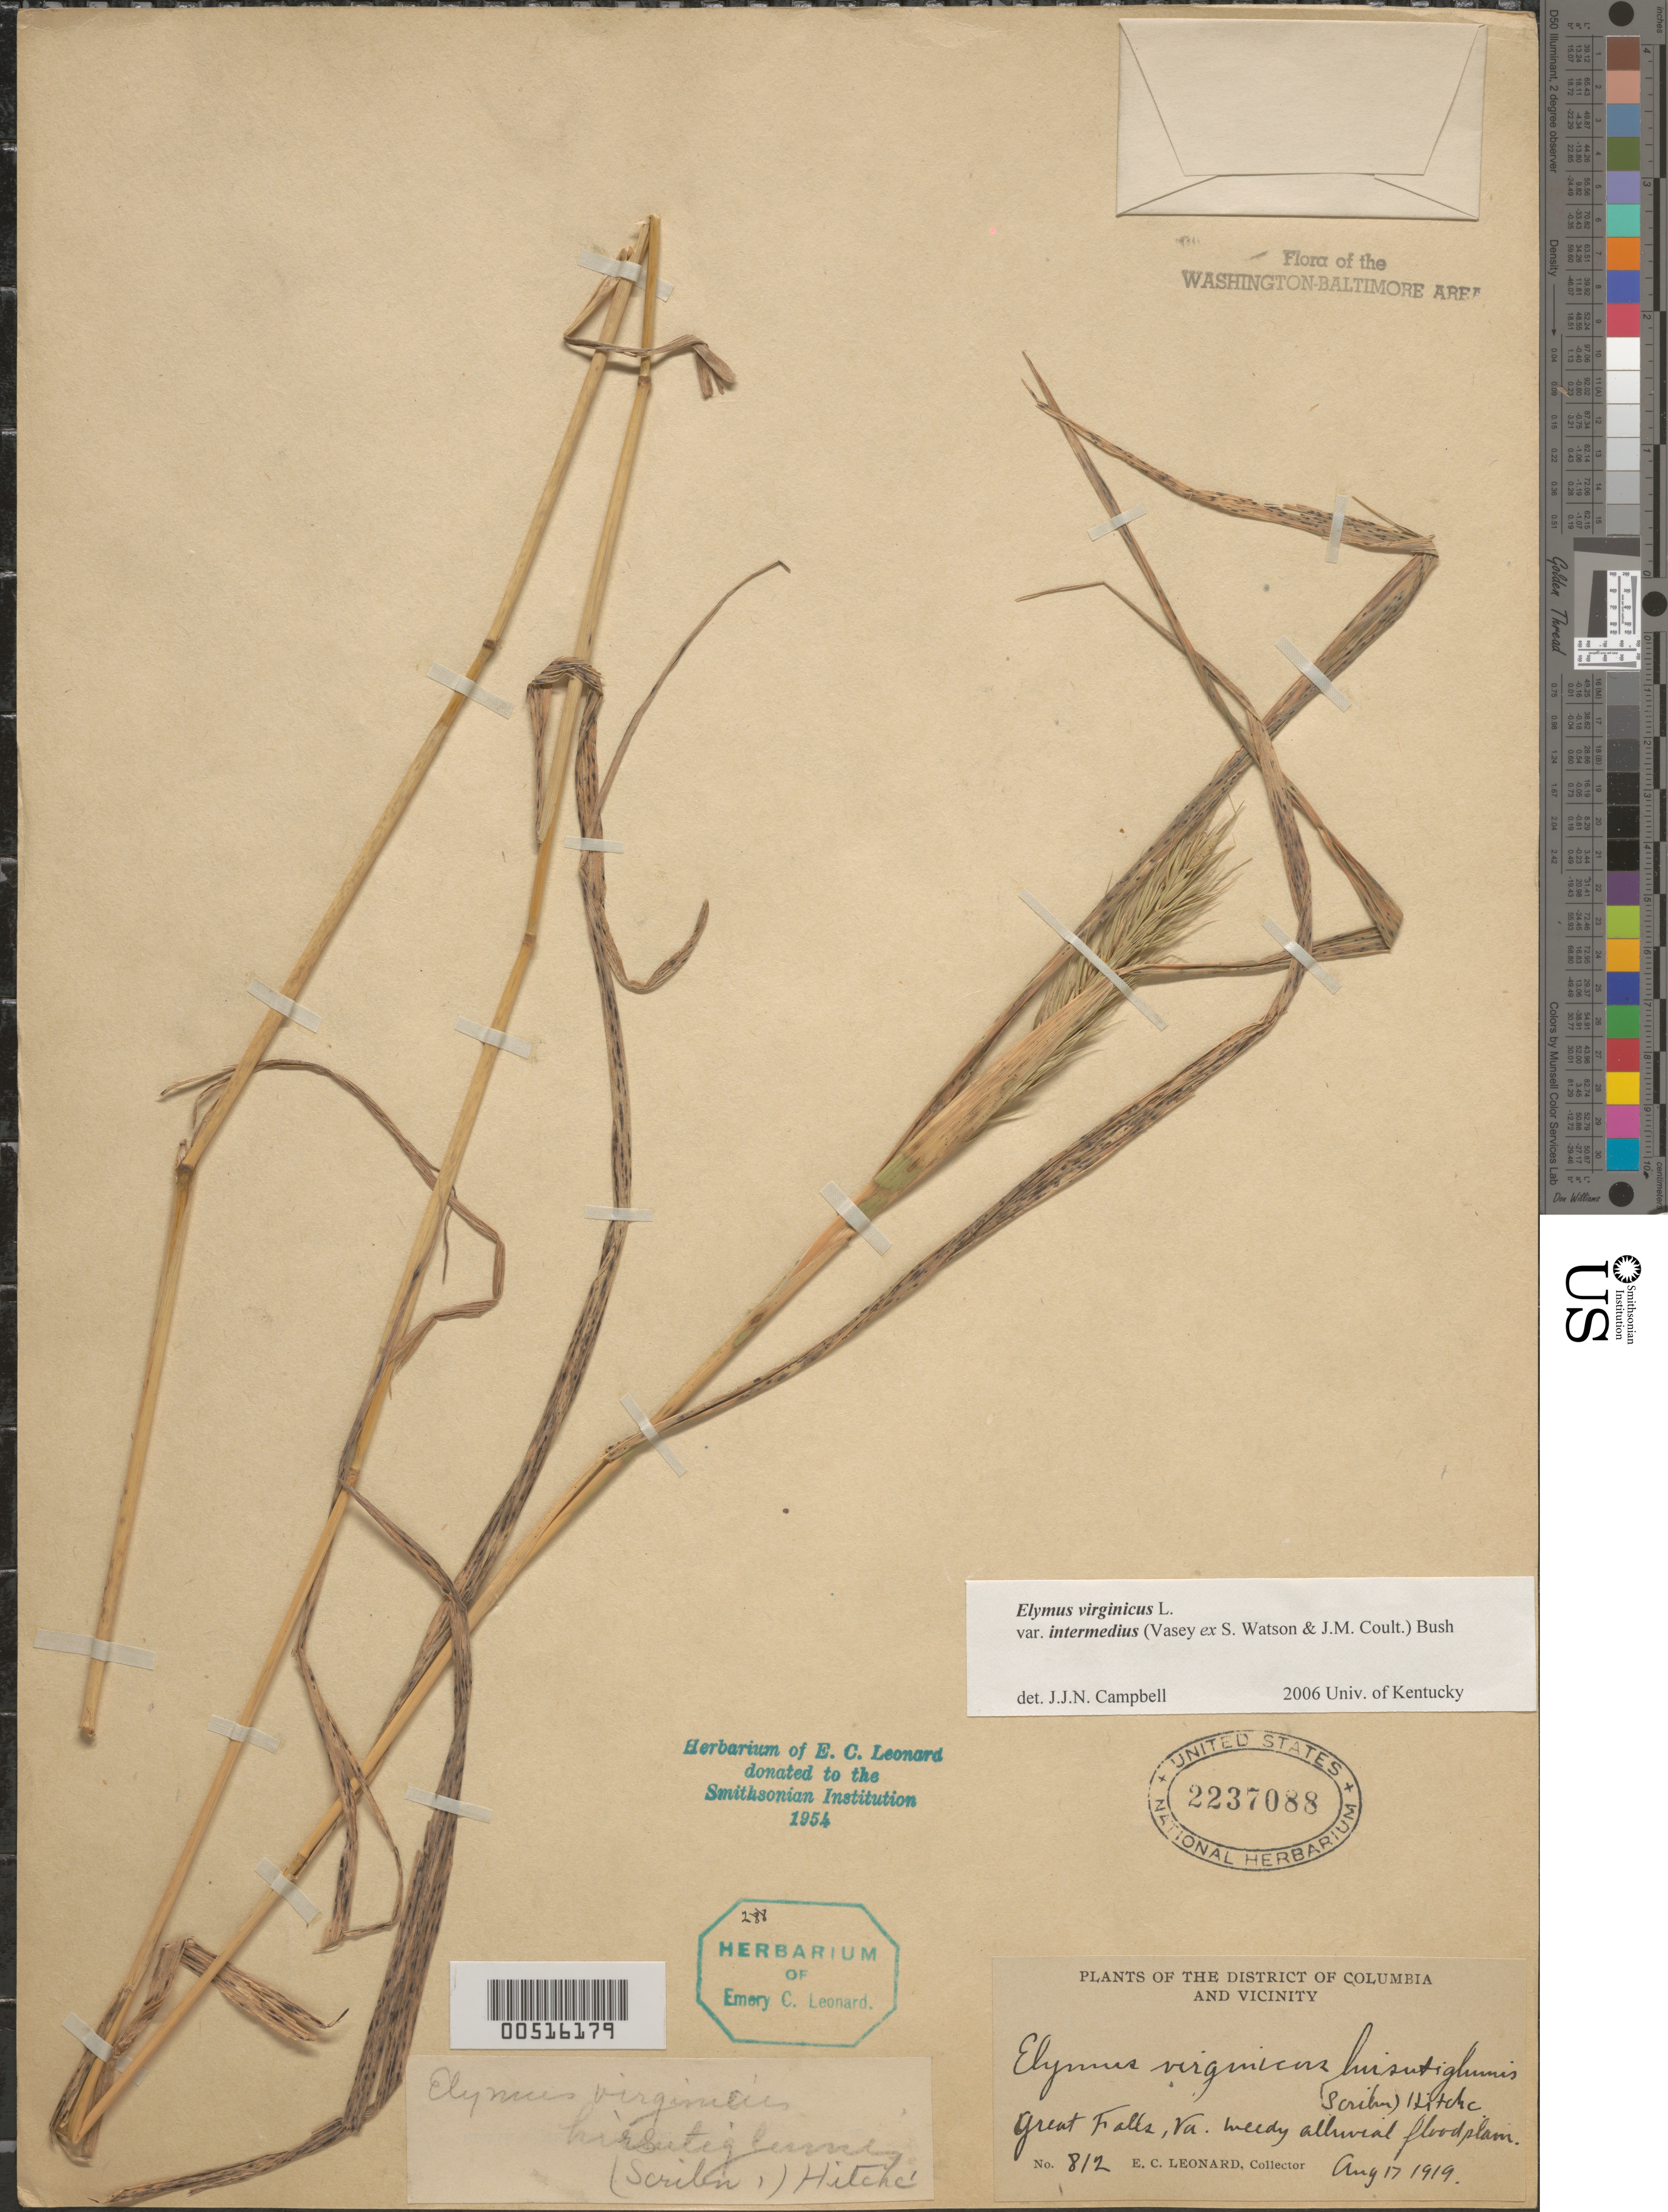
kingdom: Plantae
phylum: Tracheophyta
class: Liliopsida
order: Poales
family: Poaceae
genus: Elymus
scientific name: Elymus virginicus var. intermedius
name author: L.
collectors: E. C. Leonard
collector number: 812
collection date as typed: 17 Aug 1919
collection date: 1919-08-17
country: United States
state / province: Virginia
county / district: Fairfax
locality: Great Falls C. and O. Canal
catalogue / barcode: US 2237088